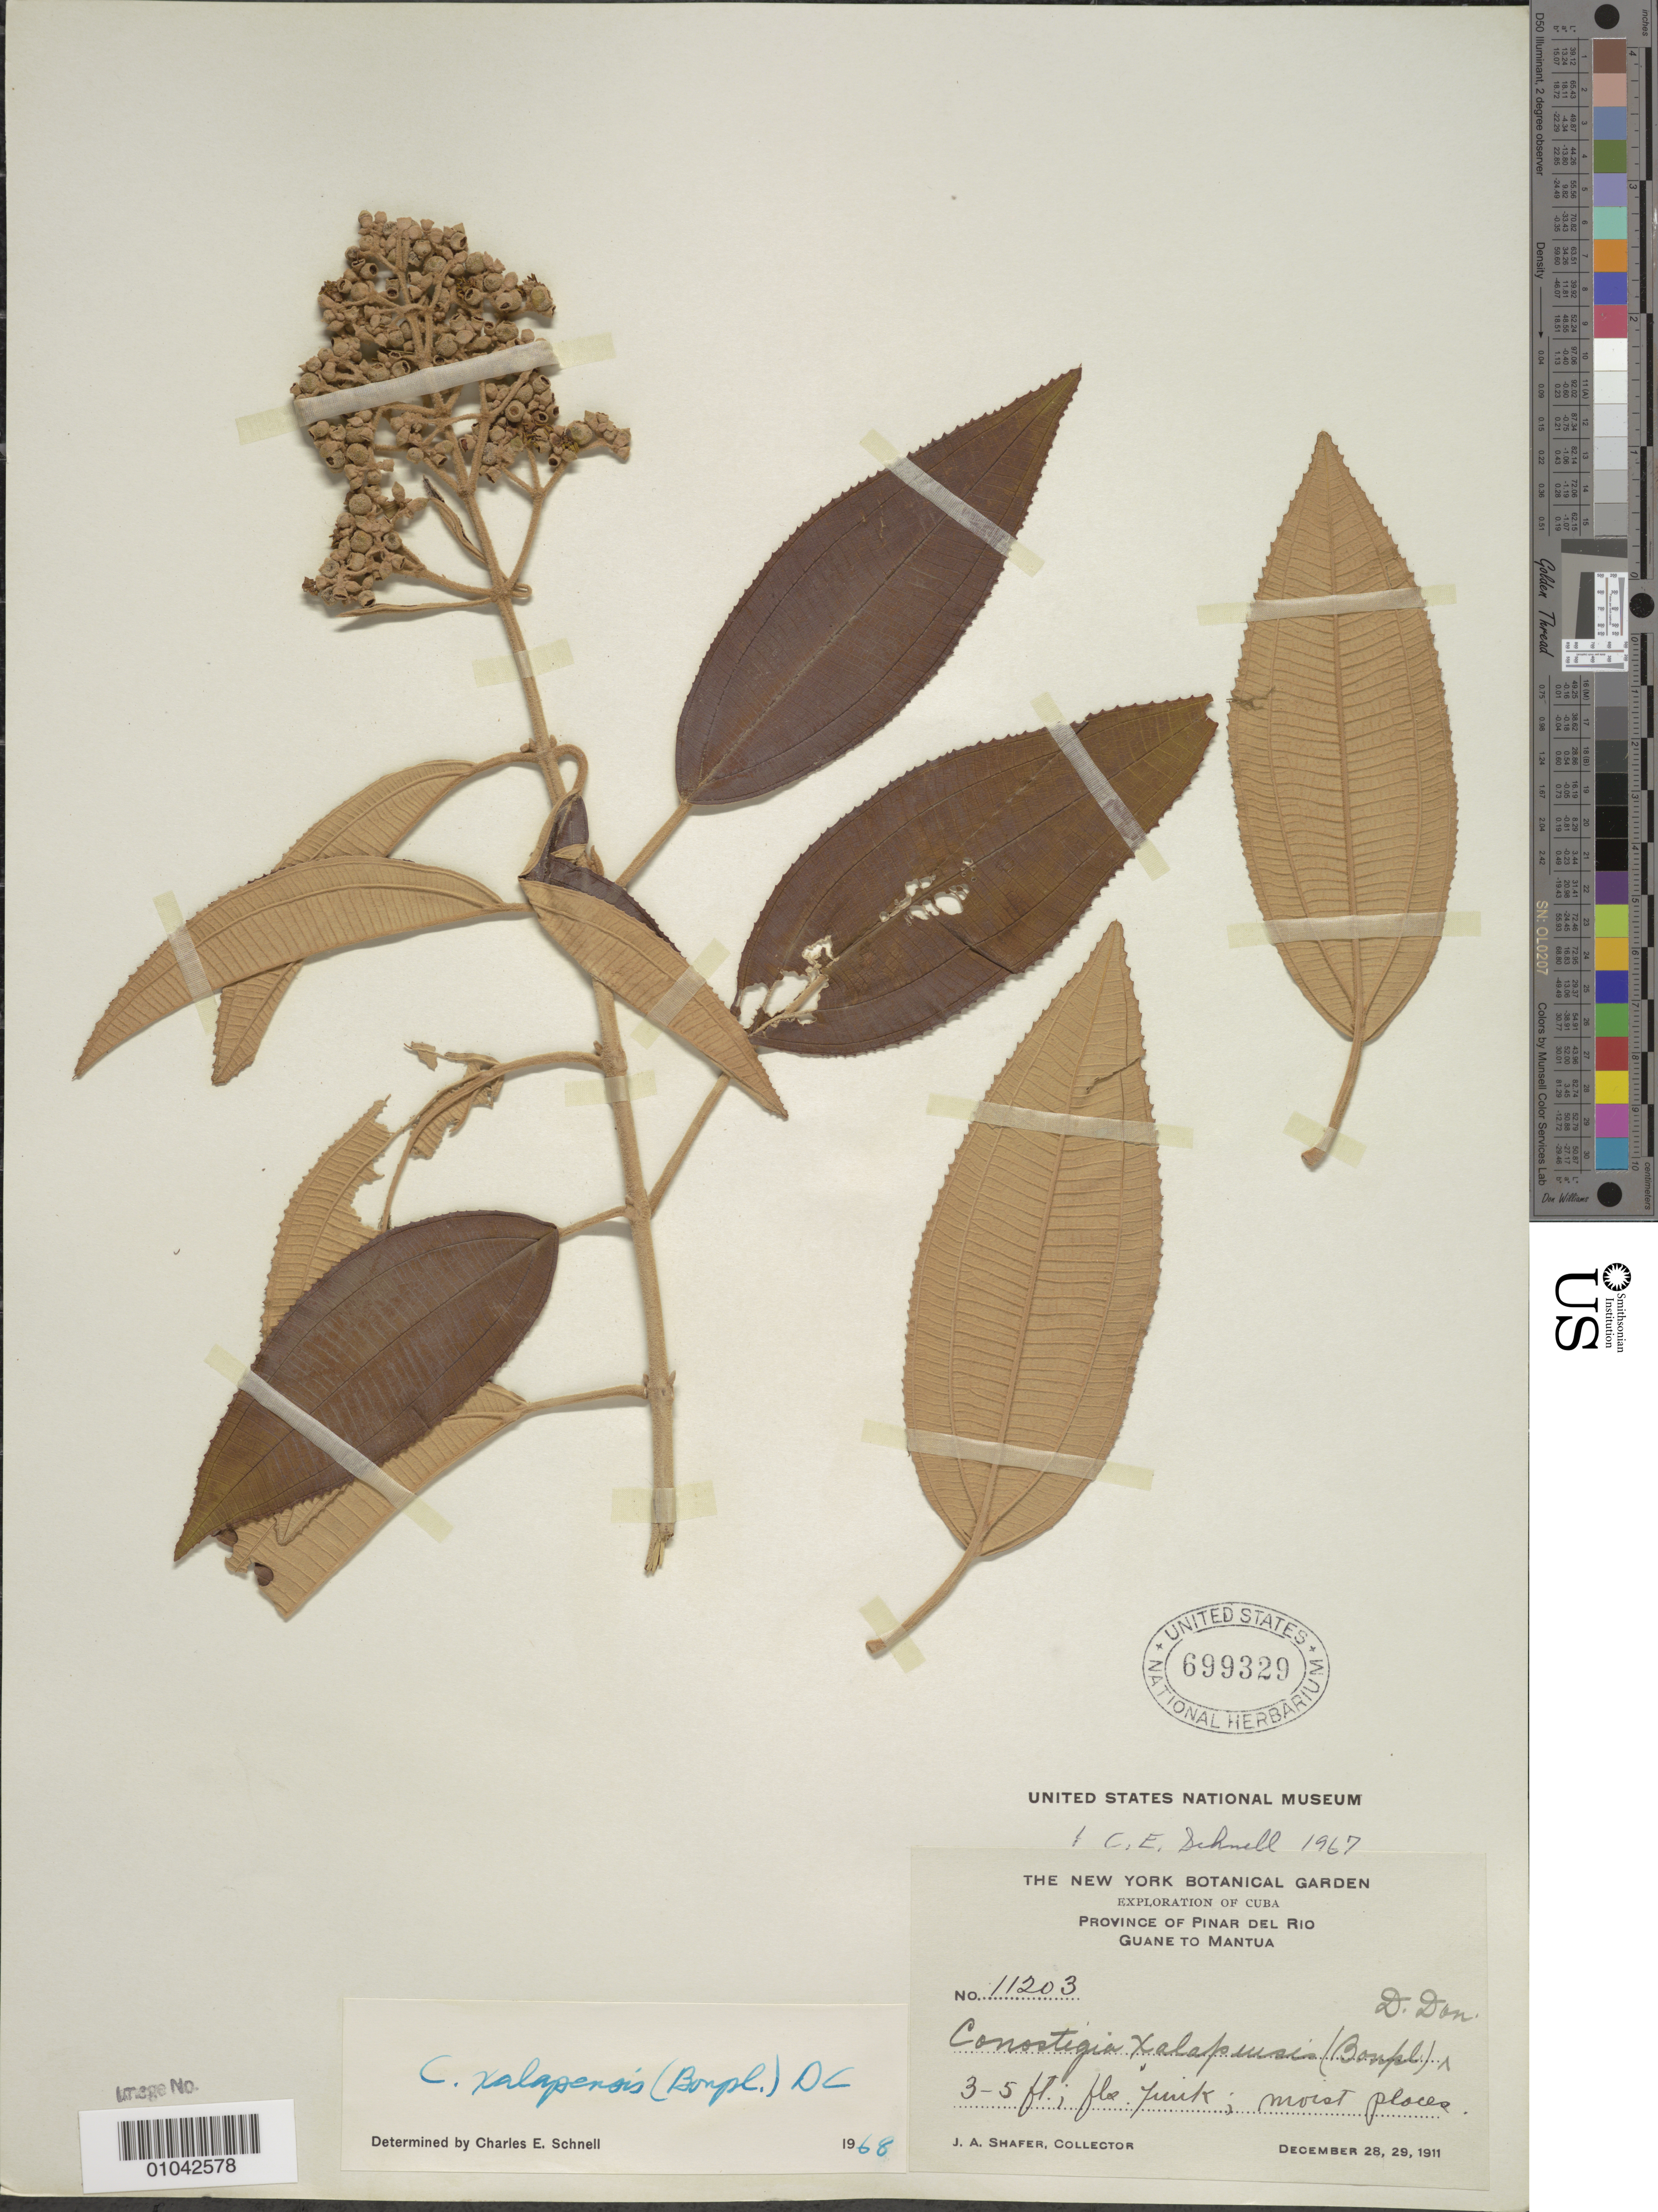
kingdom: Plantae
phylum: Tracheophyta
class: Magnoliopsida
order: Myrtales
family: Melastomataceae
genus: Conostegia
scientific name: Conostegia xylapensis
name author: (Bonpl.) D. Don ex DC.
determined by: Schnell, C. E.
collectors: J. A. Shafer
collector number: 11203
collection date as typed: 28 Dec 1911 to 29 Dec 1911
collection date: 1911-10-28/1911-10-29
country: Cuba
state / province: Pinar del Rio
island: Cuba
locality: Guane to Mantua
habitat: Moist places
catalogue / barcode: US 699329